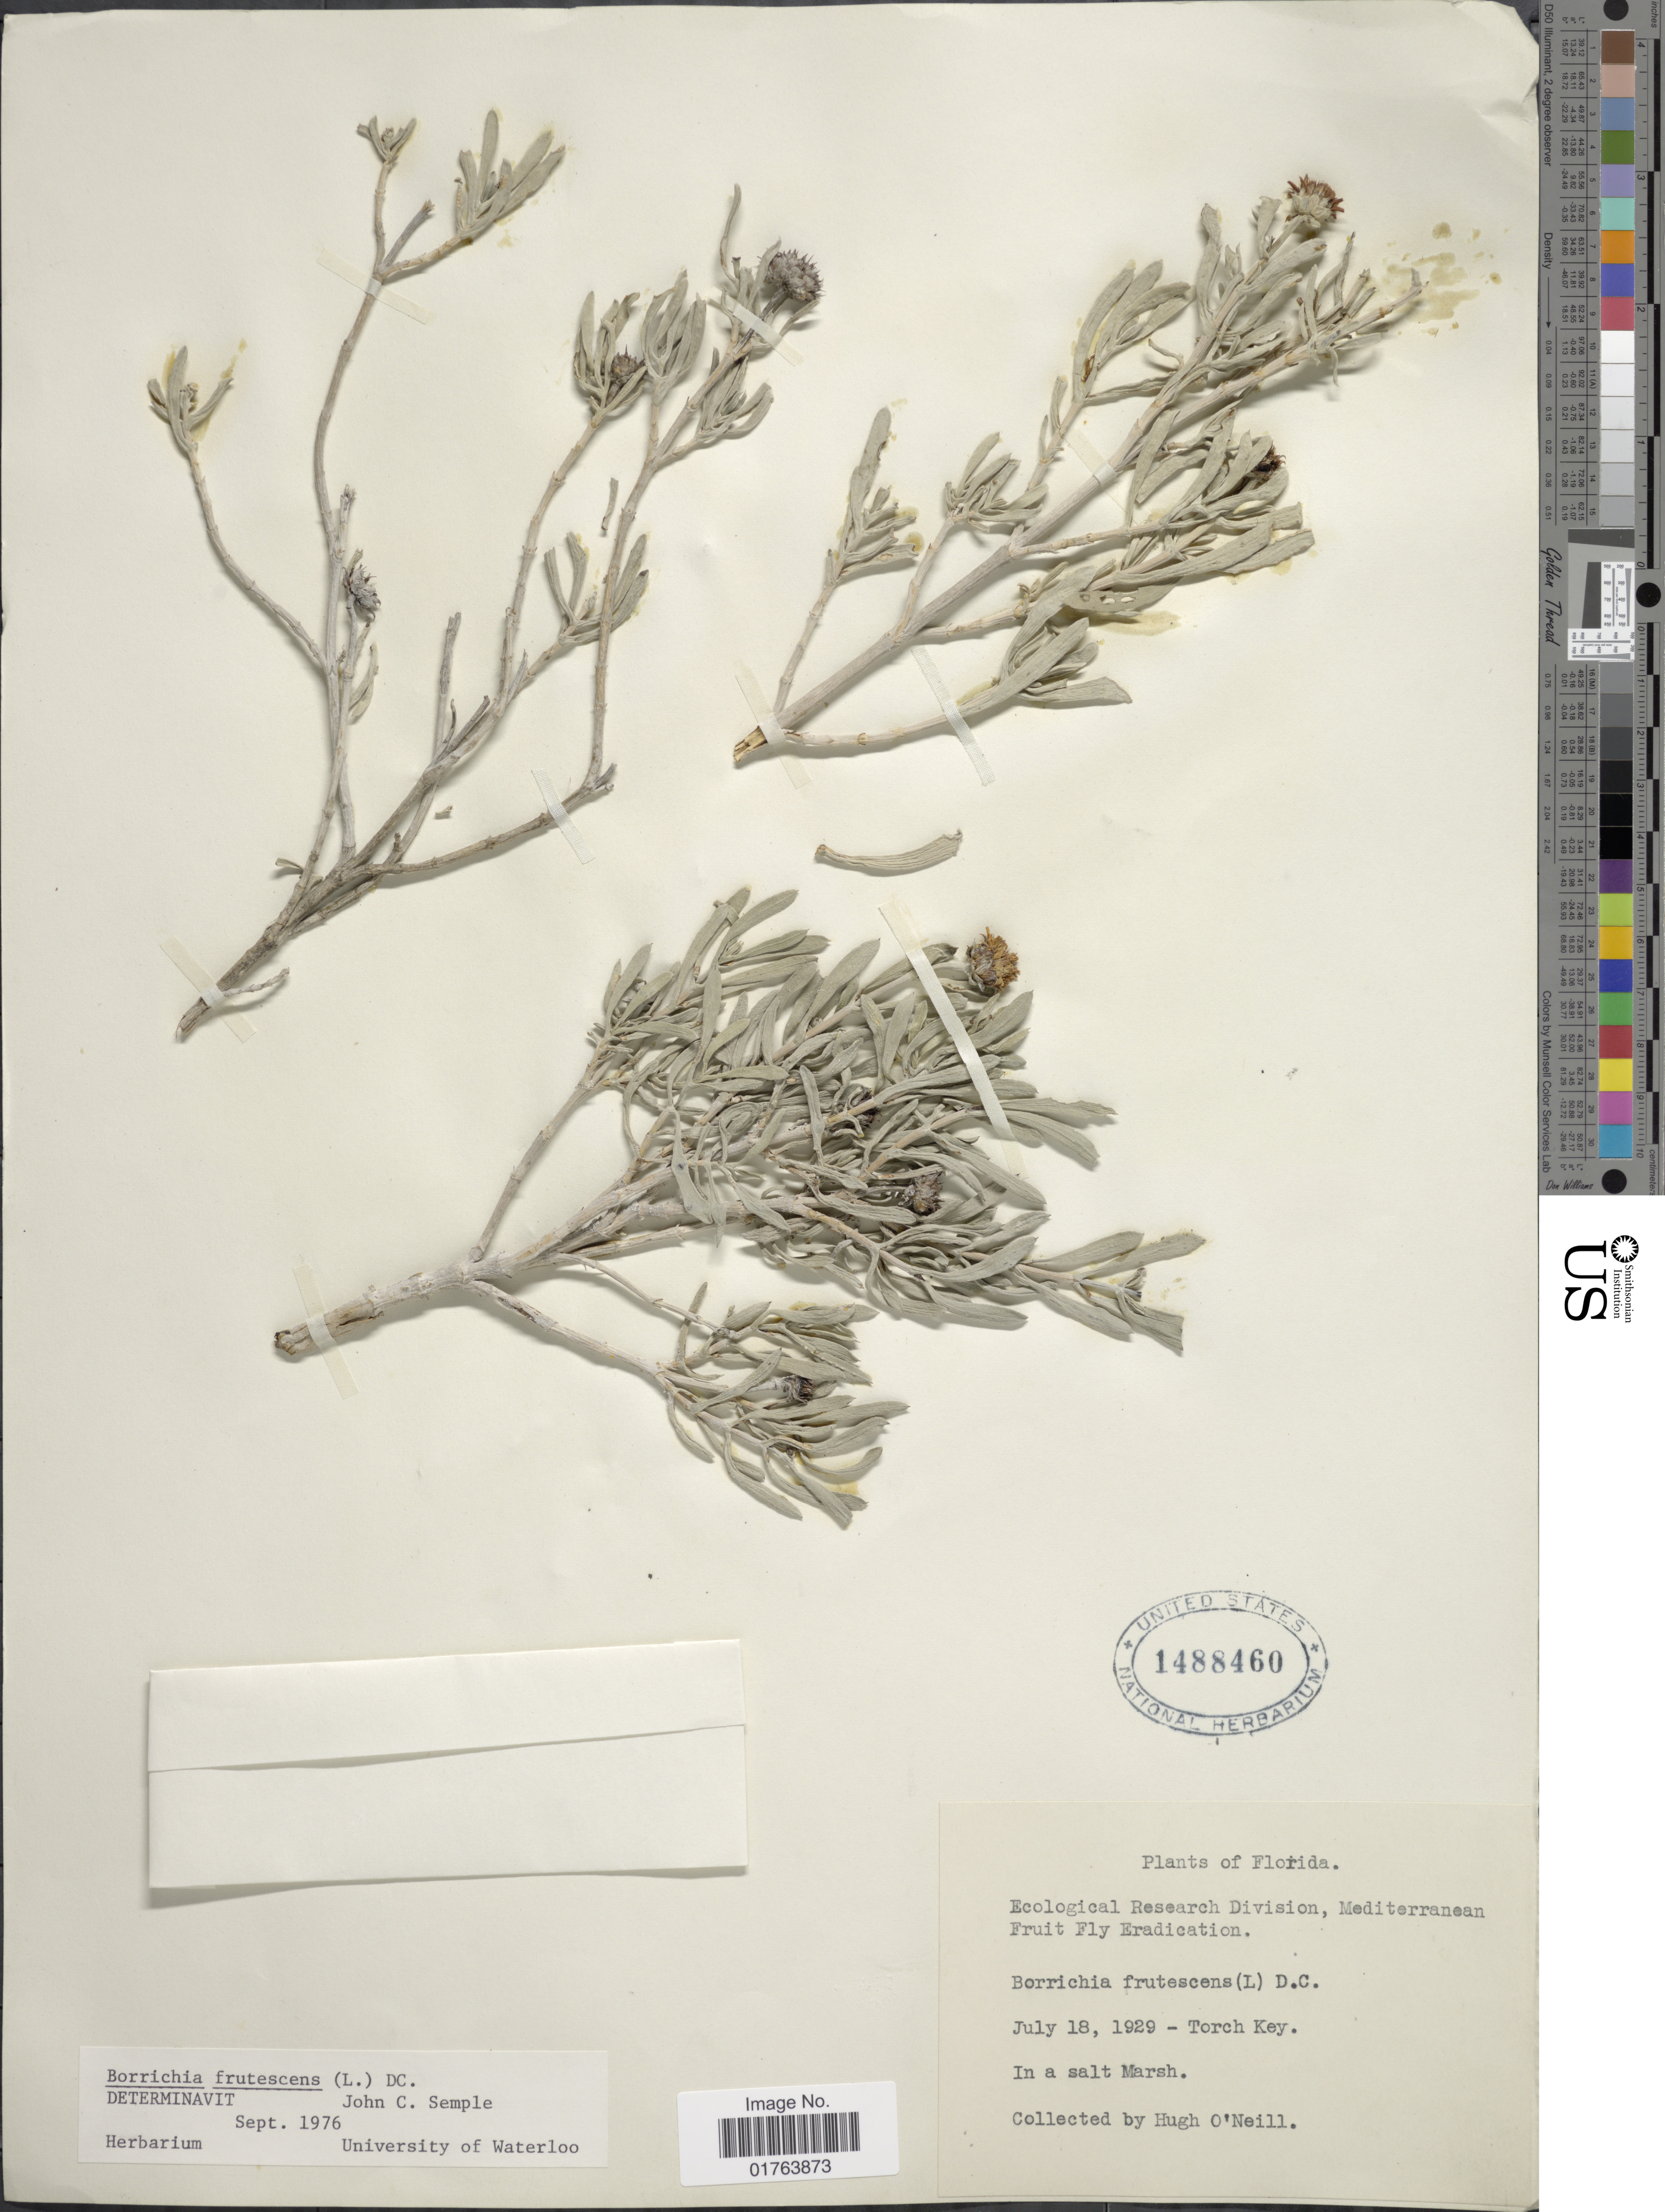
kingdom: Plantae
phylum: Tracheophyta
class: Magnoliopsida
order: Asterales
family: Asteraceae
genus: Borrichia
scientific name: Borrichia frutescens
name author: (L.) DC.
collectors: H. O'Neill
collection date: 1929-07-18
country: United States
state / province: Florida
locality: Torch Key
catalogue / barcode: US 1488460